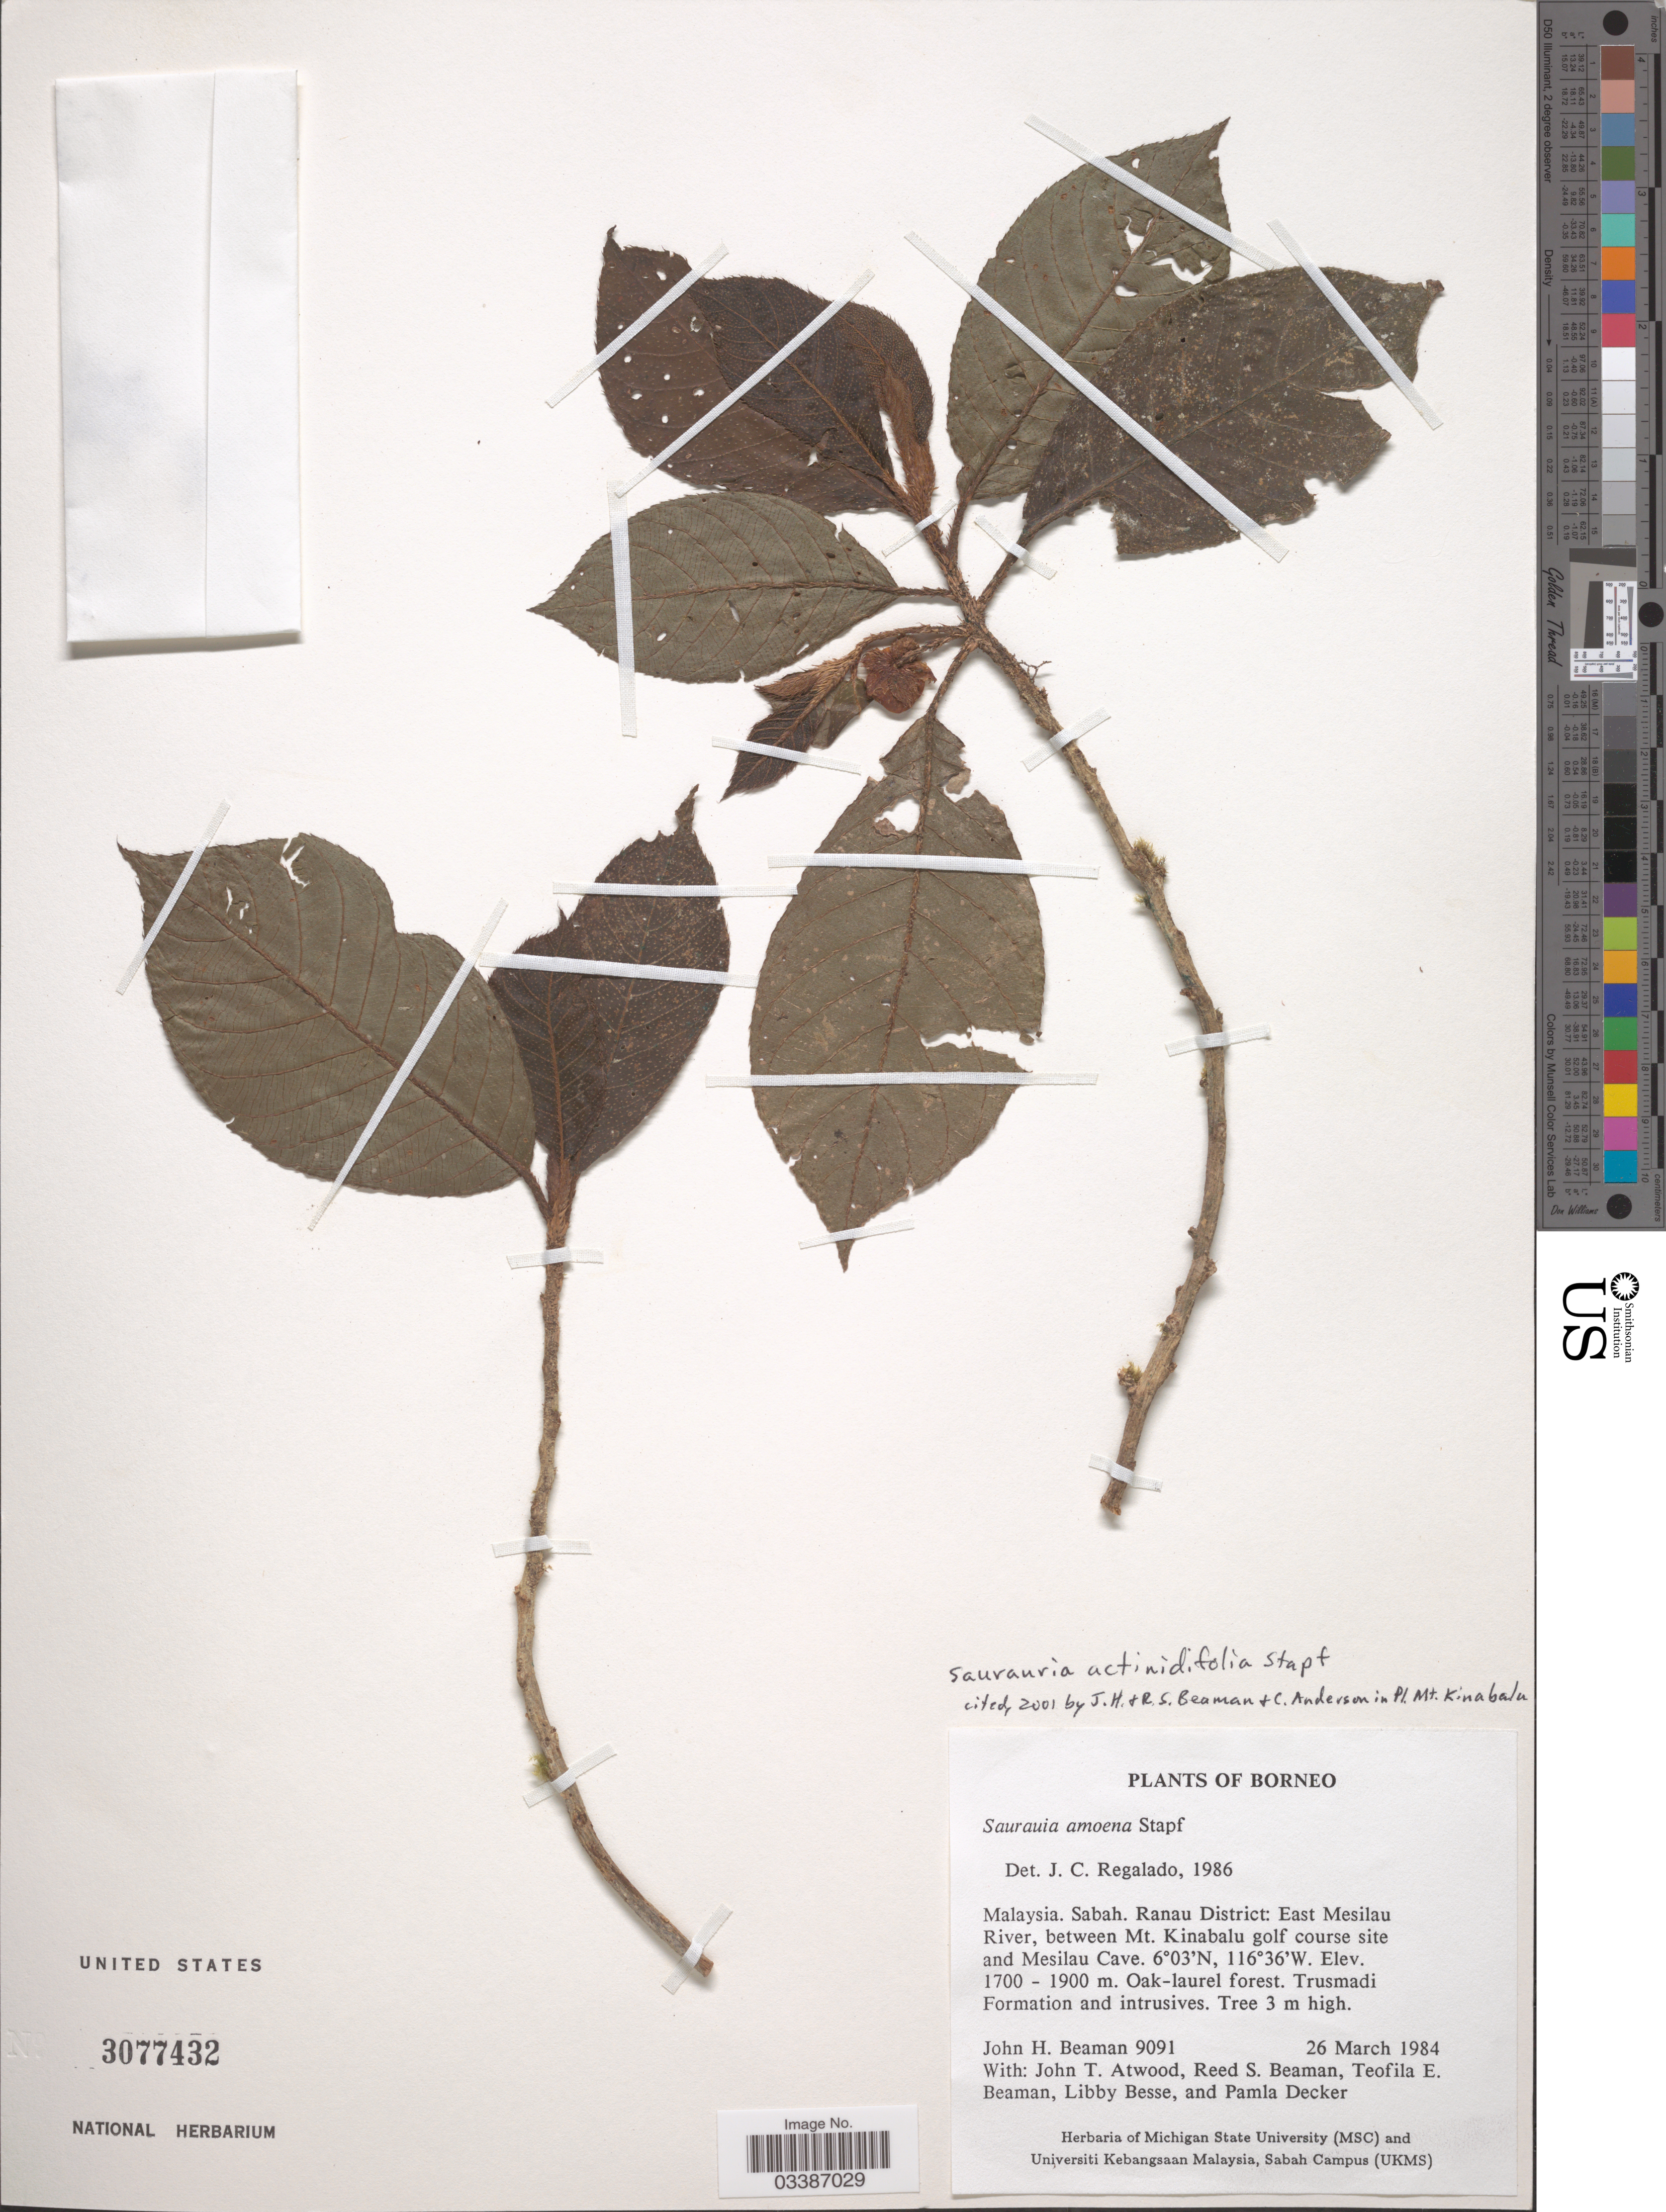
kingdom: Plantae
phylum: Tracheophyta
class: Magnoliopsida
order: Ericales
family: Actinidiaceae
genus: Saurauia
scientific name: Saurauia actinidiifolia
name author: Stapf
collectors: J. H. Beaman, J. T. Atwood, R. S. Beaman, T. E. Beaman & et al.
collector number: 9091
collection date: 1984-03-26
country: Malaysia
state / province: Sabah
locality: Borneo. Ranau District: East Mesilau River, between Mt. Kinabalu golf course site and Mesilau Cave.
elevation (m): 1700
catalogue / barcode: US 3077432